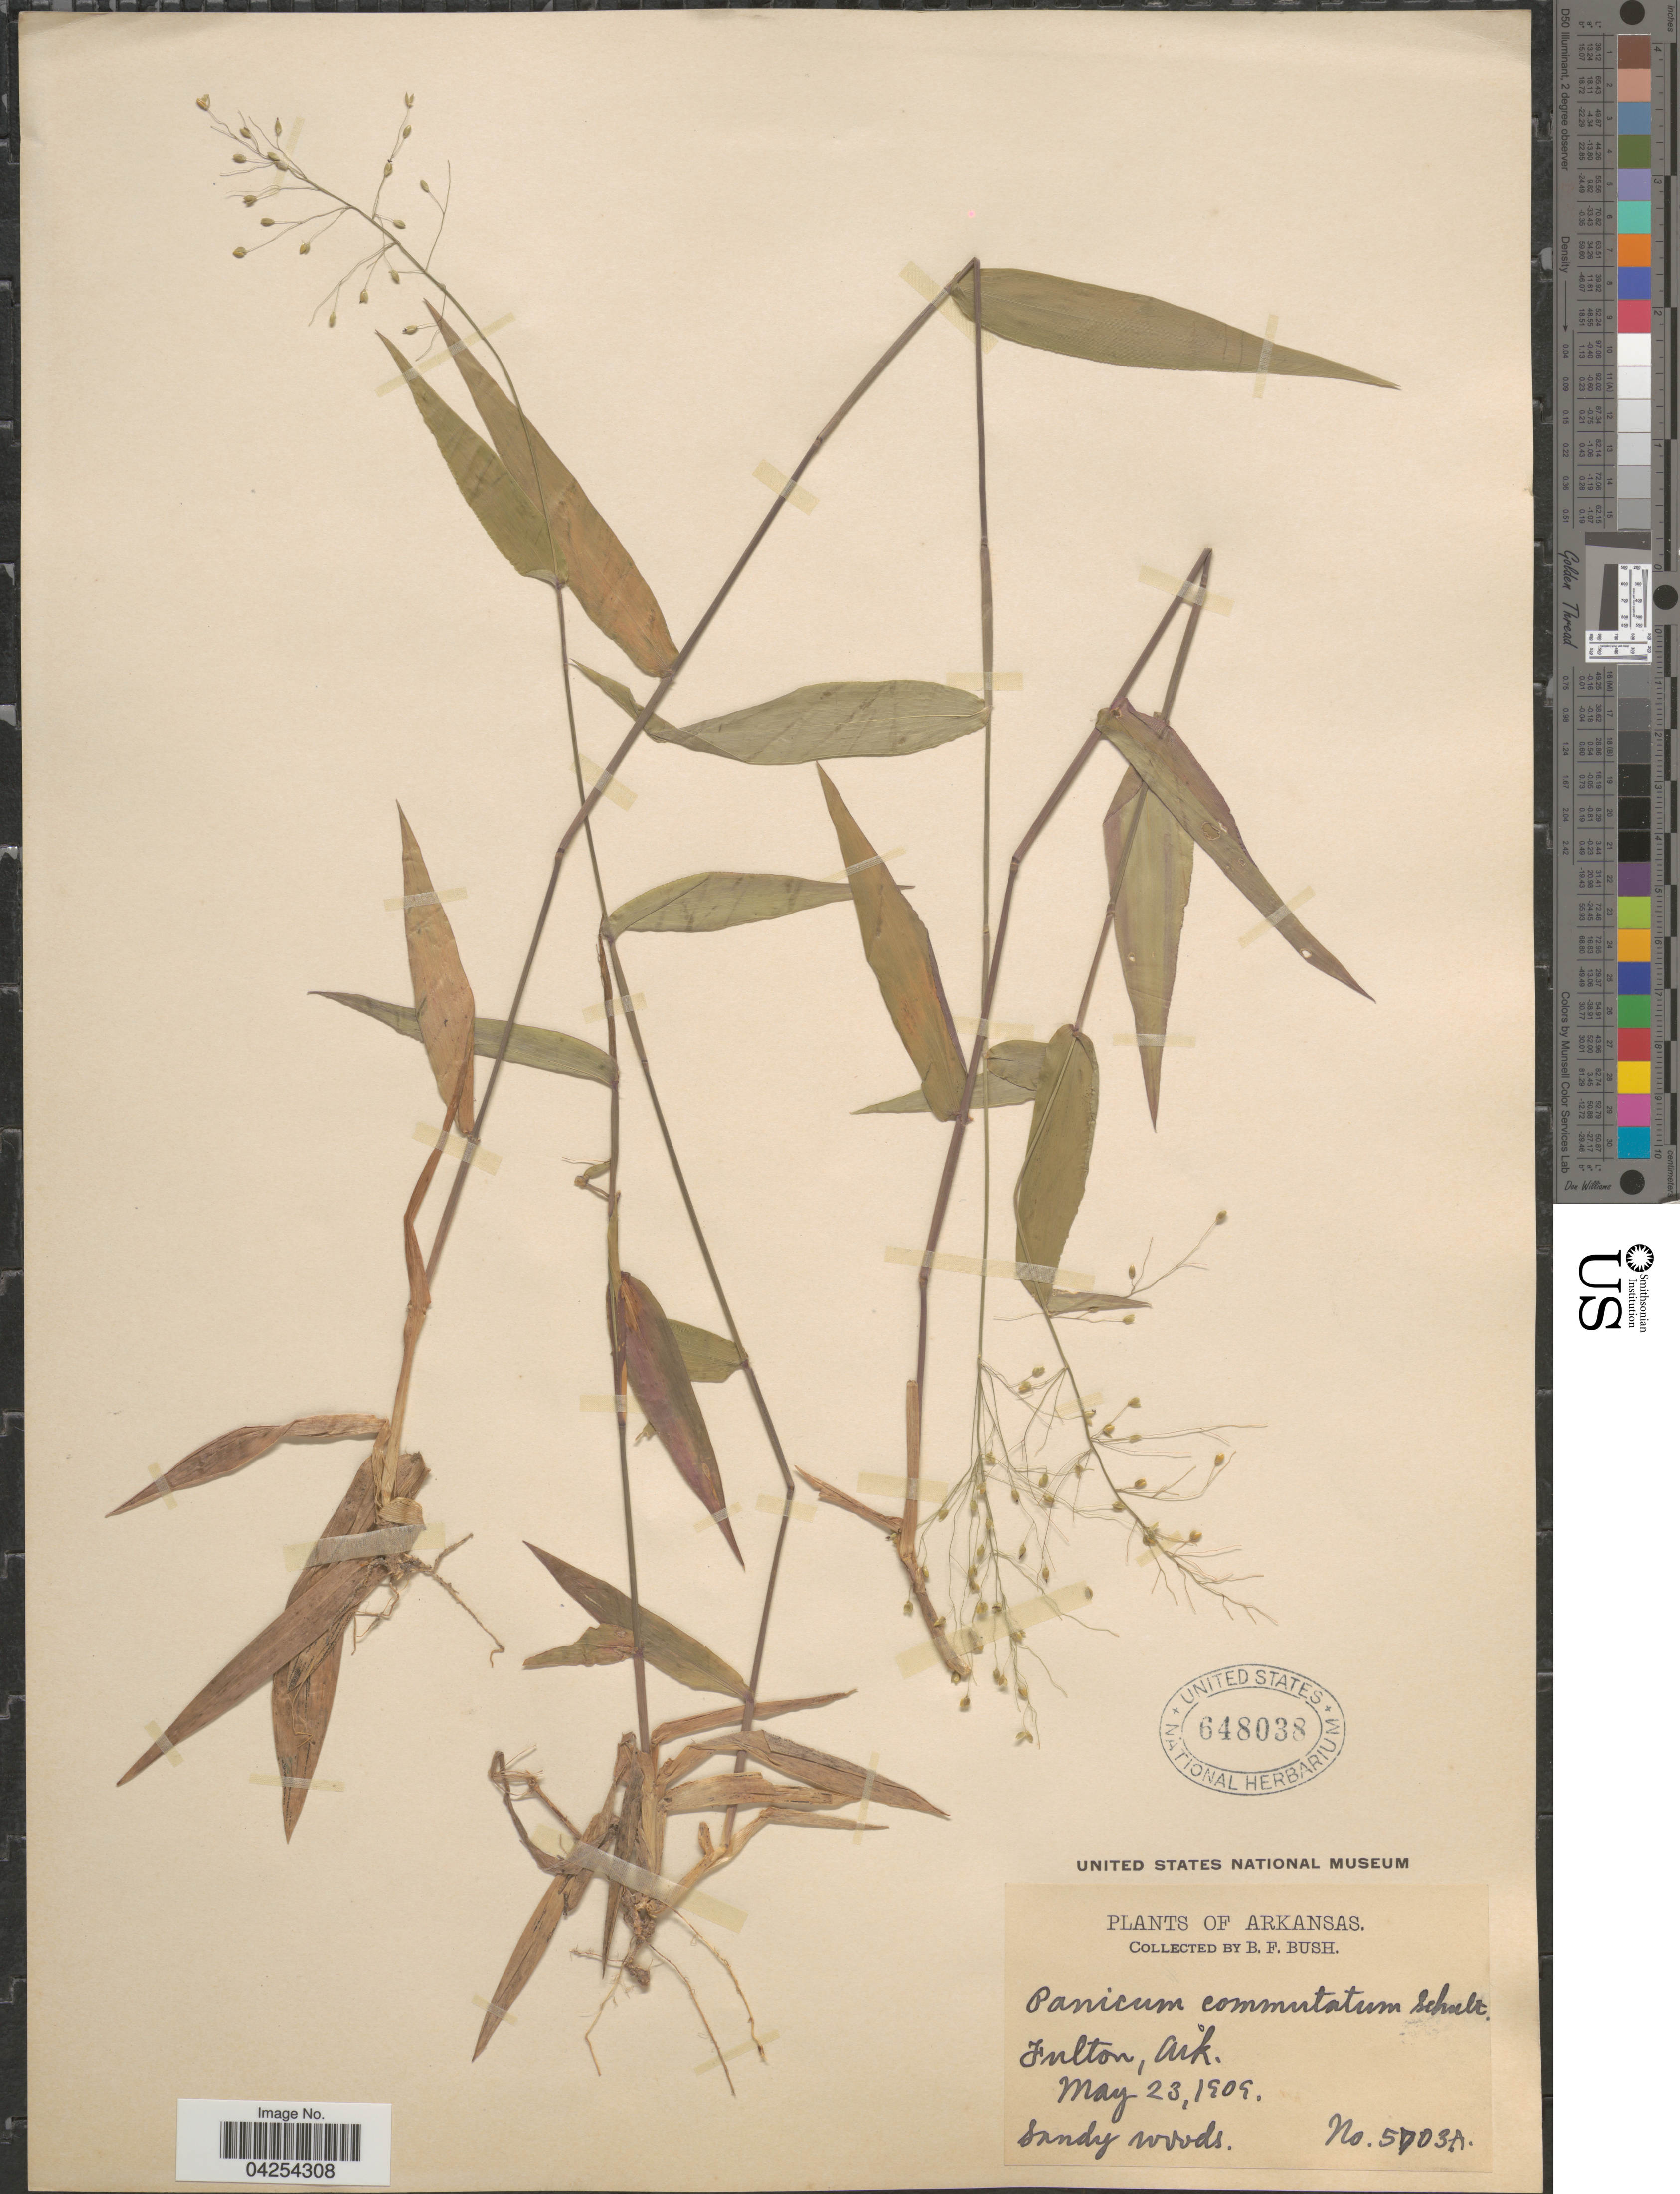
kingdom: Plantae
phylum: Tracheophyta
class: Liliopsida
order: Poales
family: Poaceae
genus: Dichanthelium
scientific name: Dichanthelium commutatum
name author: (Schult.) Gould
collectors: B. F. Bush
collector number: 5703A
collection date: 1909-05-23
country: United States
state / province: Arkansas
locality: Fulton.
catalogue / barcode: US 648038